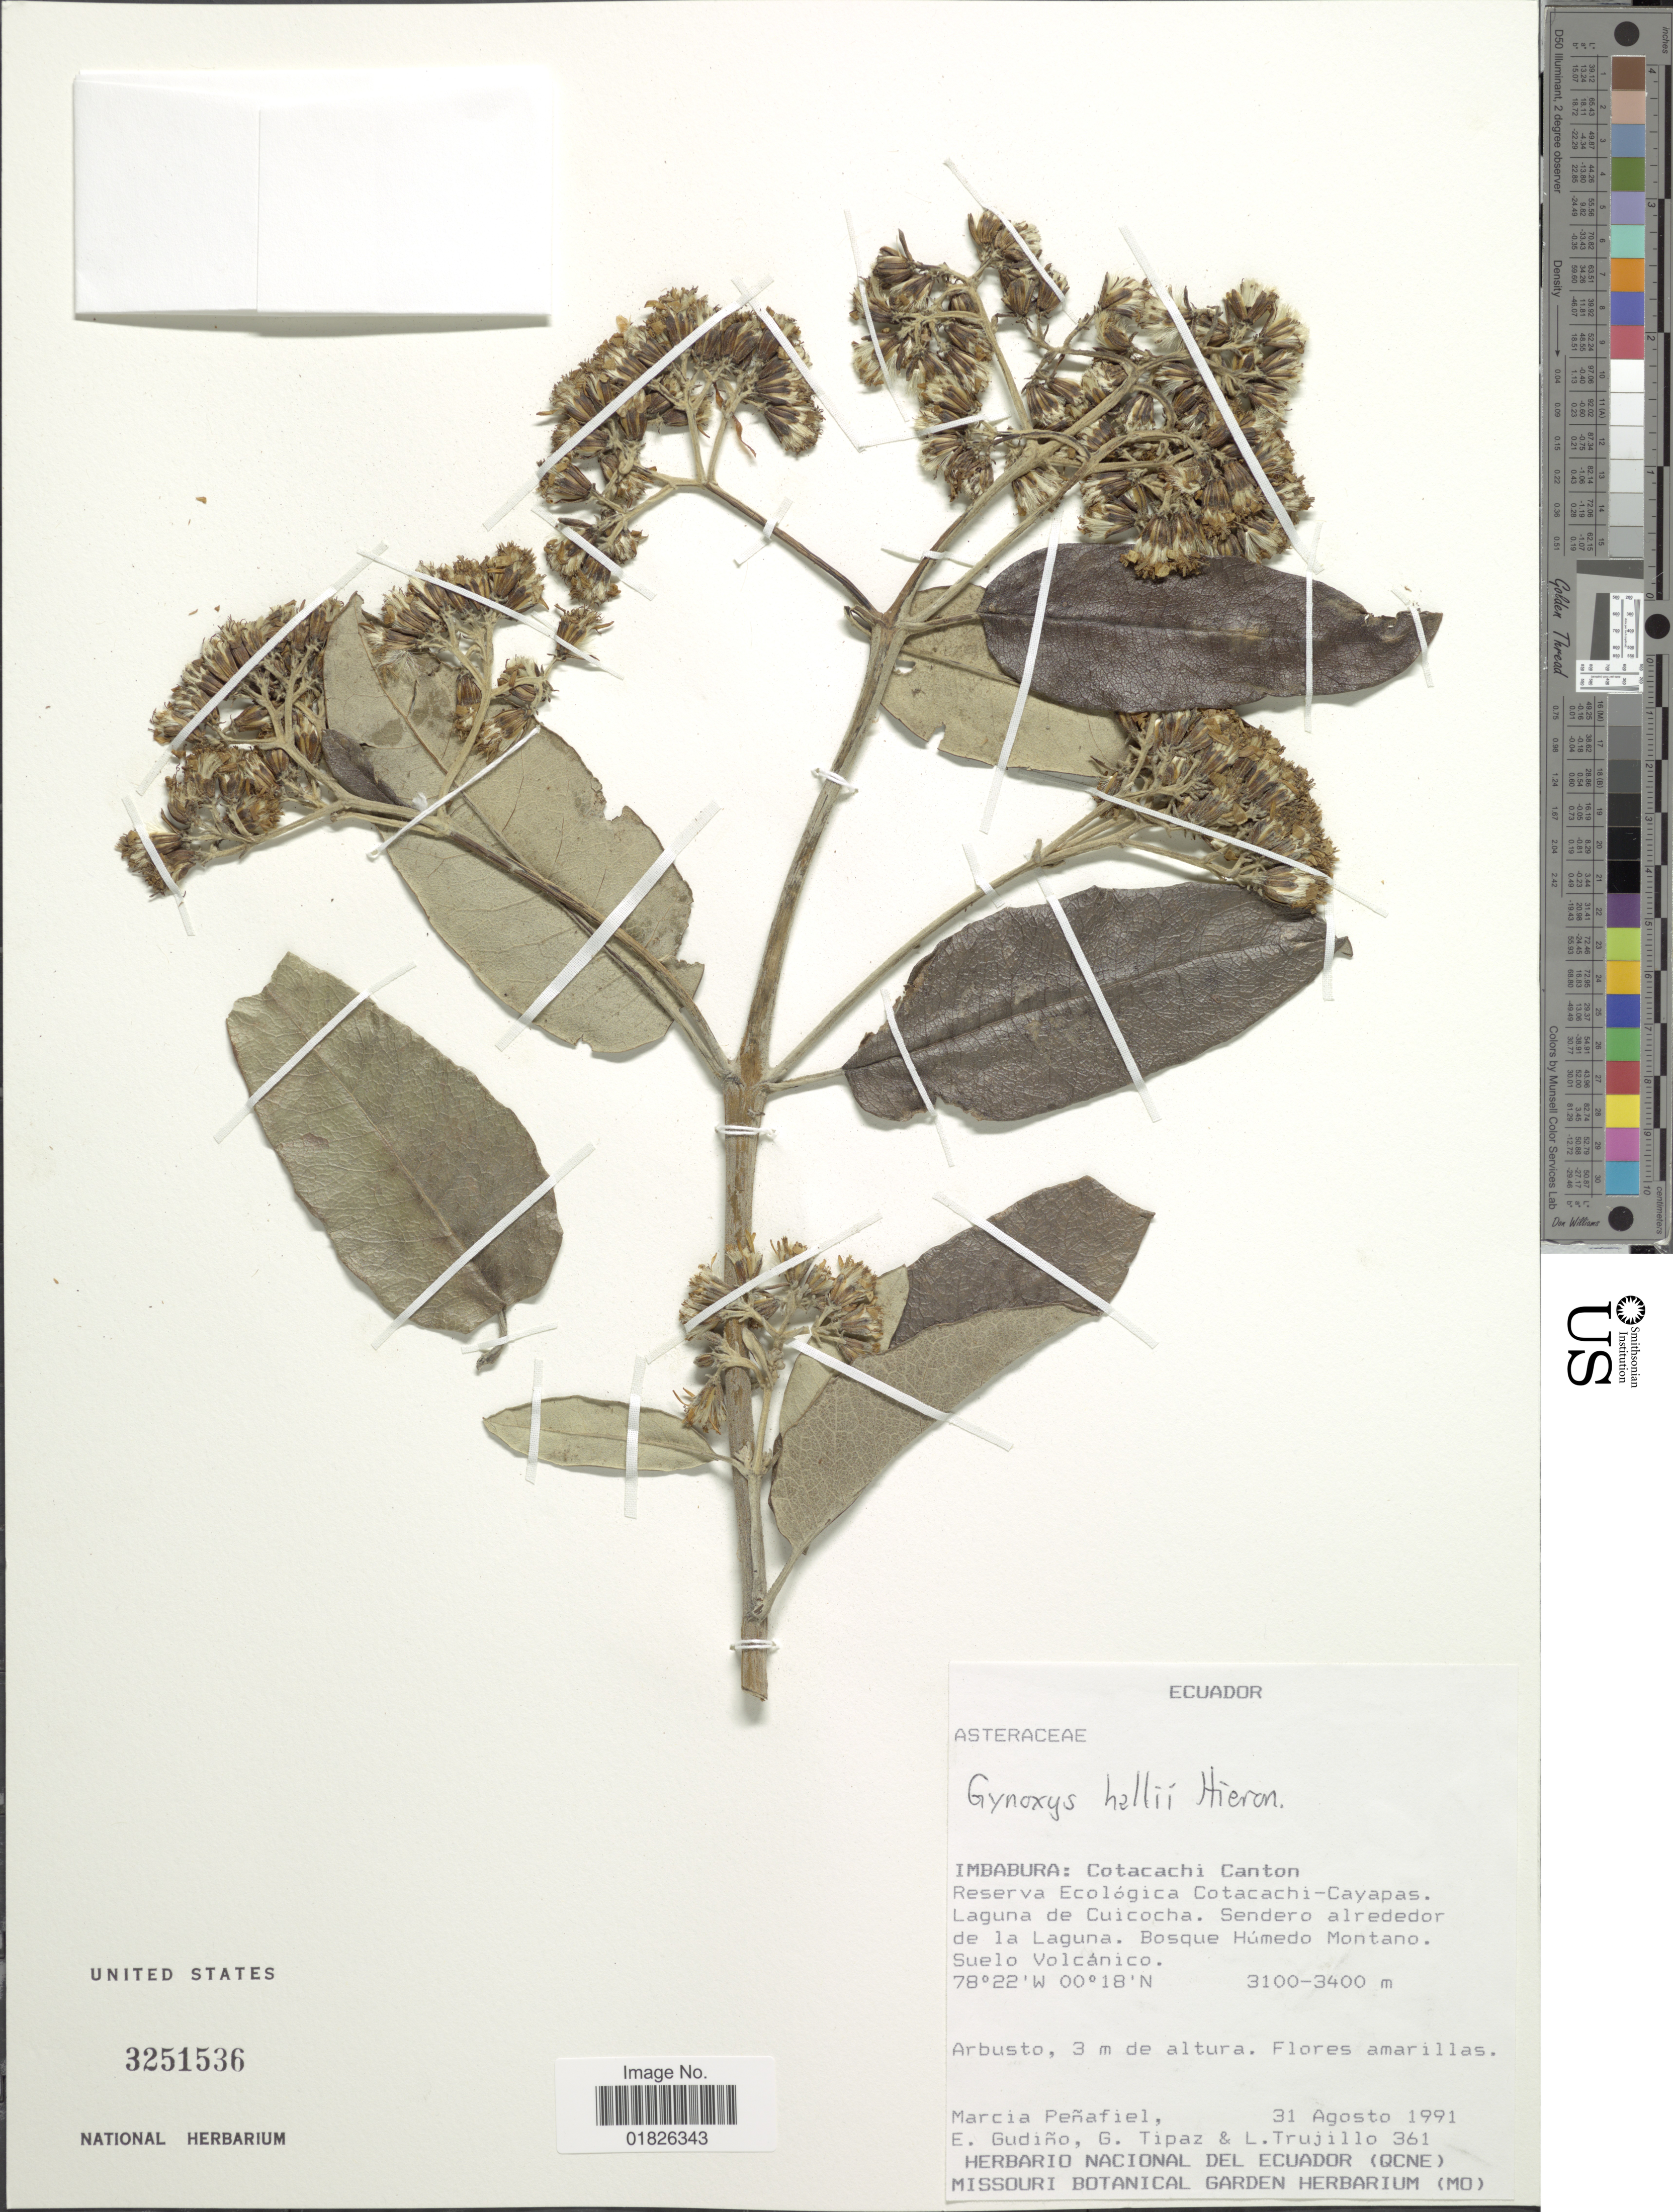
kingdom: Plantae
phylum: Tracheophyta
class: Magnoliopsida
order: Asterales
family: Asteraceae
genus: Gynoxys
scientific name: Gynoxys hallii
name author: Cass.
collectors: M. Penafiel, E. Gudiño, G. Tipaz & L. Trujillo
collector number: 361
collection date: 1991-08-31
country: Ecuador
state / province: Imbabura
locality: Cotacachi Canton, Reserva Ecologica Cotacachi-Cayapas, Laguna de Cuicocha, sendero alrededor de la Laguna.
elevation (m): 3100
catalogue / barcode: US 3251536